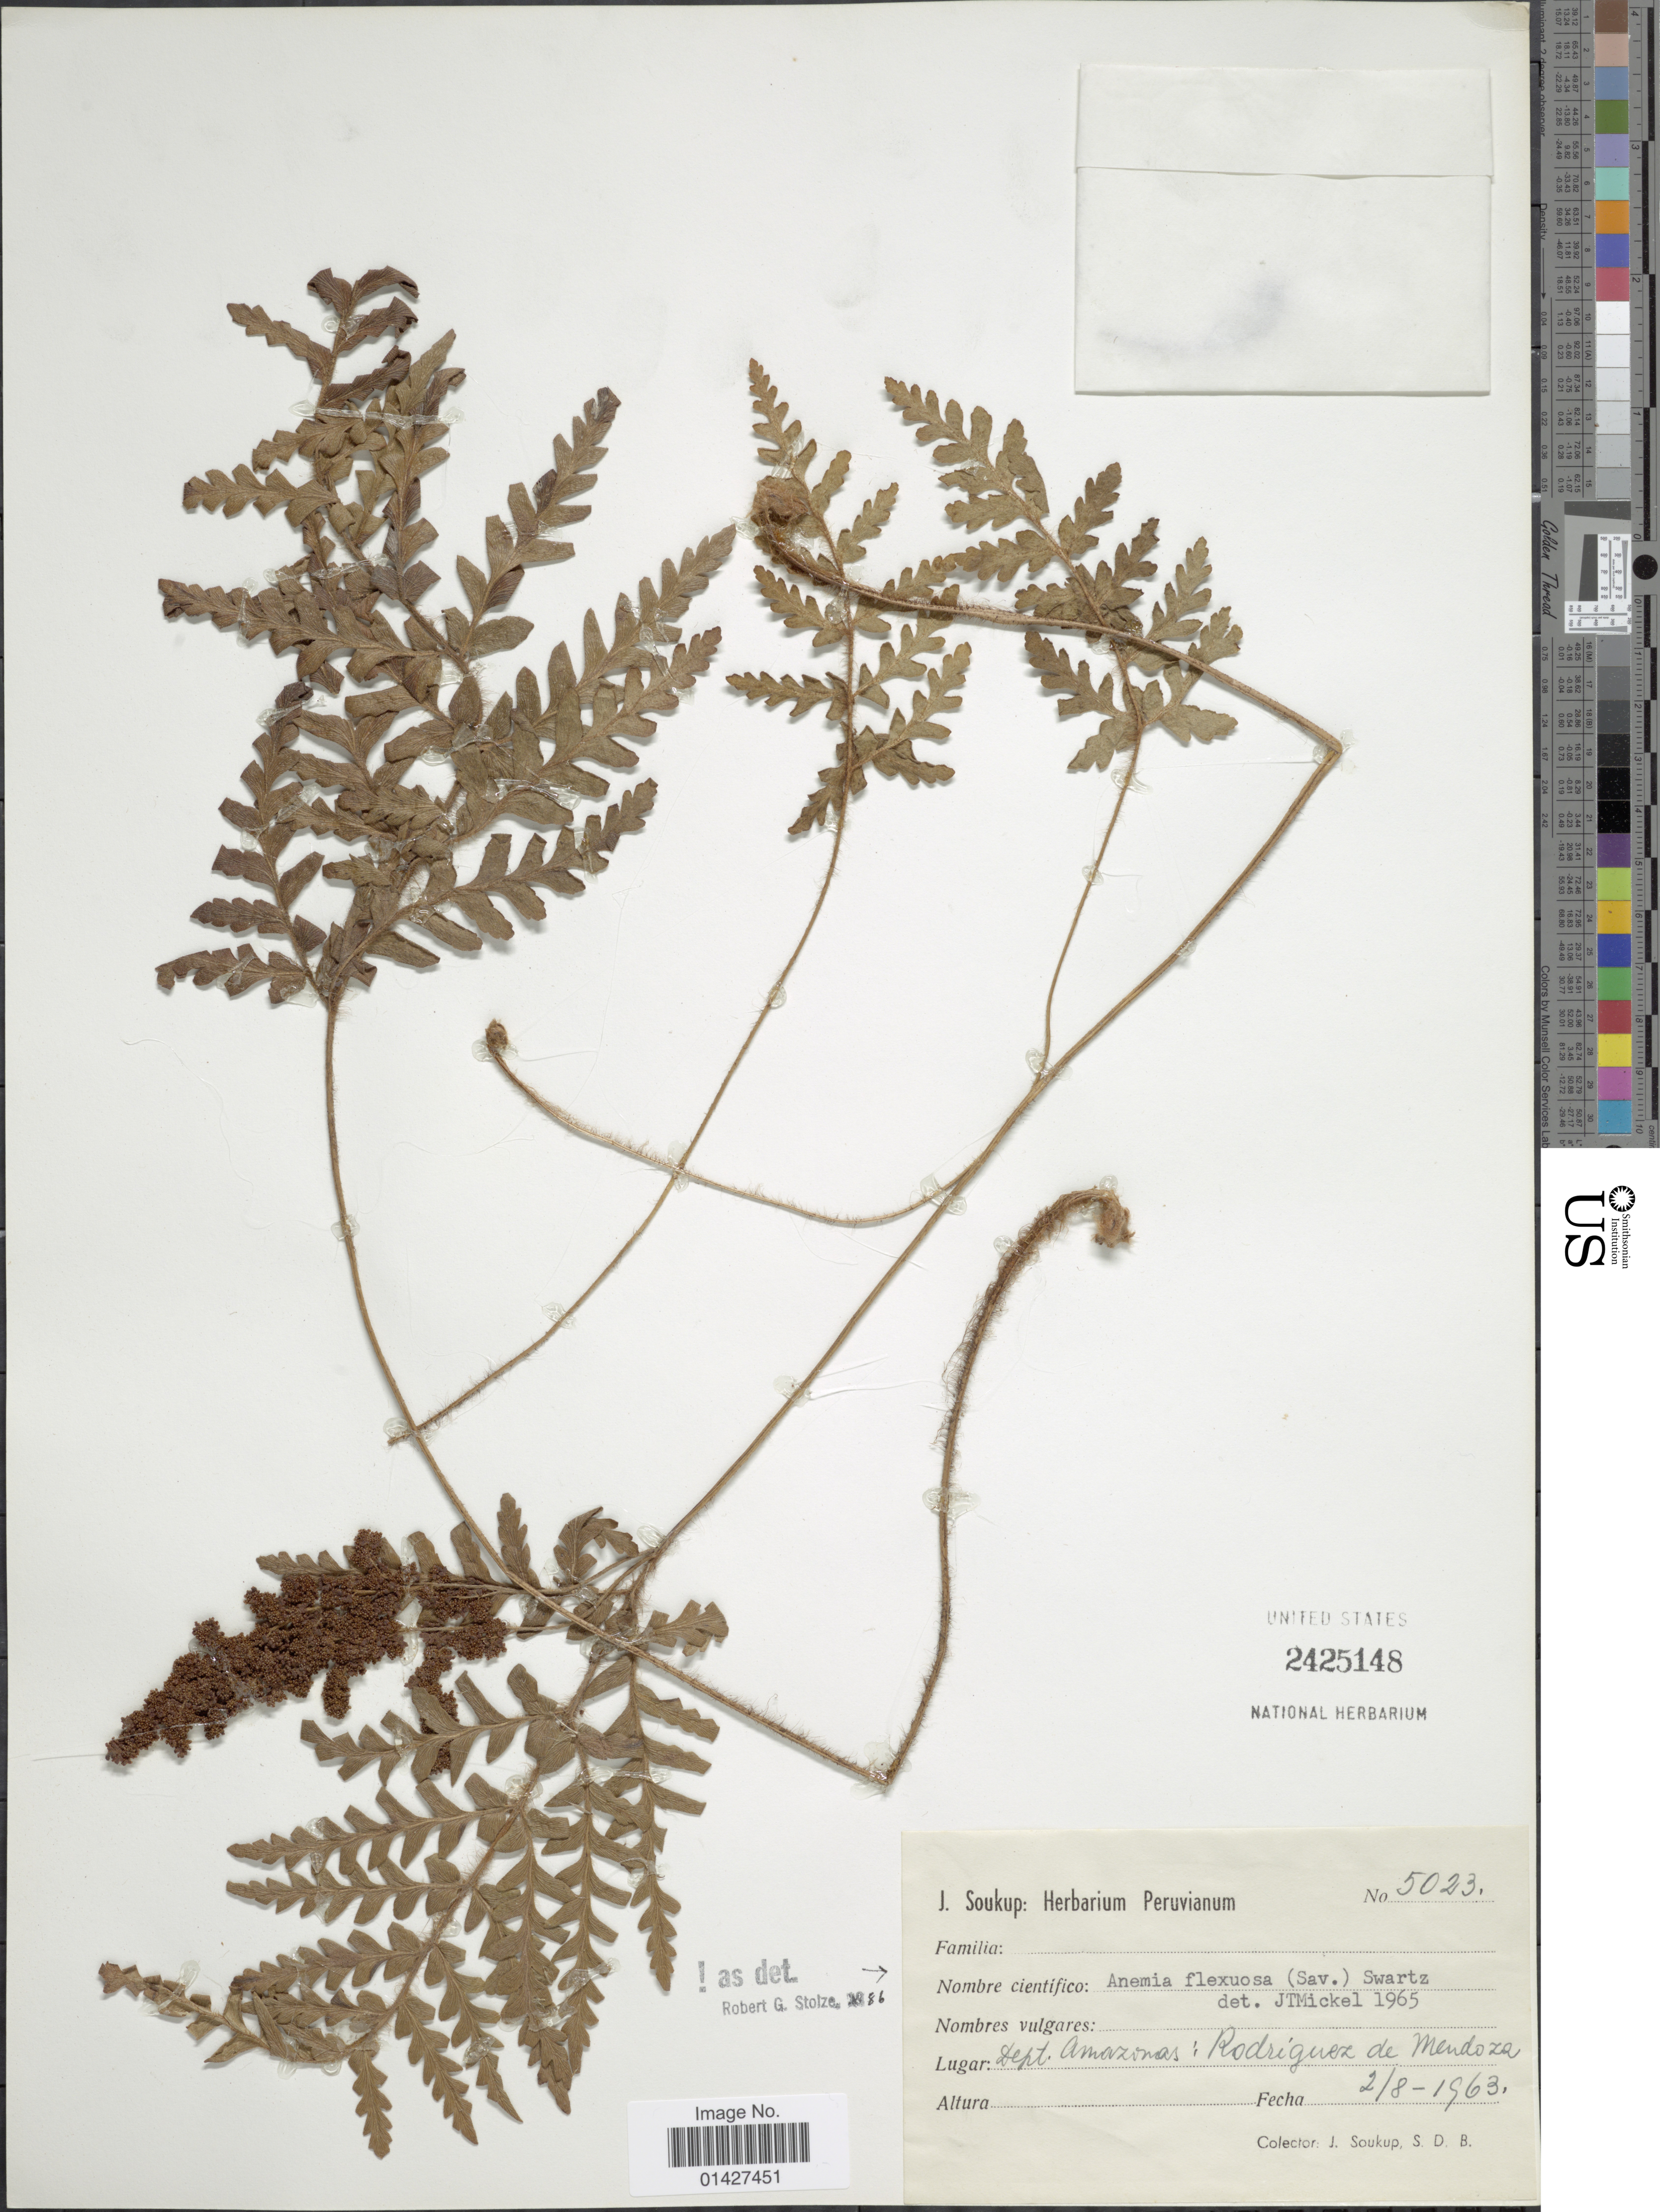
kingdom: Plantae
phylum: Tracheophyta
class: Polypodiopsida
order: Schizaeales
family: Anemiaceae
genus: Anemia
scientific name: Anemia flexuosa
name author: (Savigny) Sw.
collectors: J. Soukup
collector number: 5023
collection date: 1963-08-02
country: Peru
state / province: Amazonas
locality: Dept. Amazonas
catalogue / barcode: US 2425148